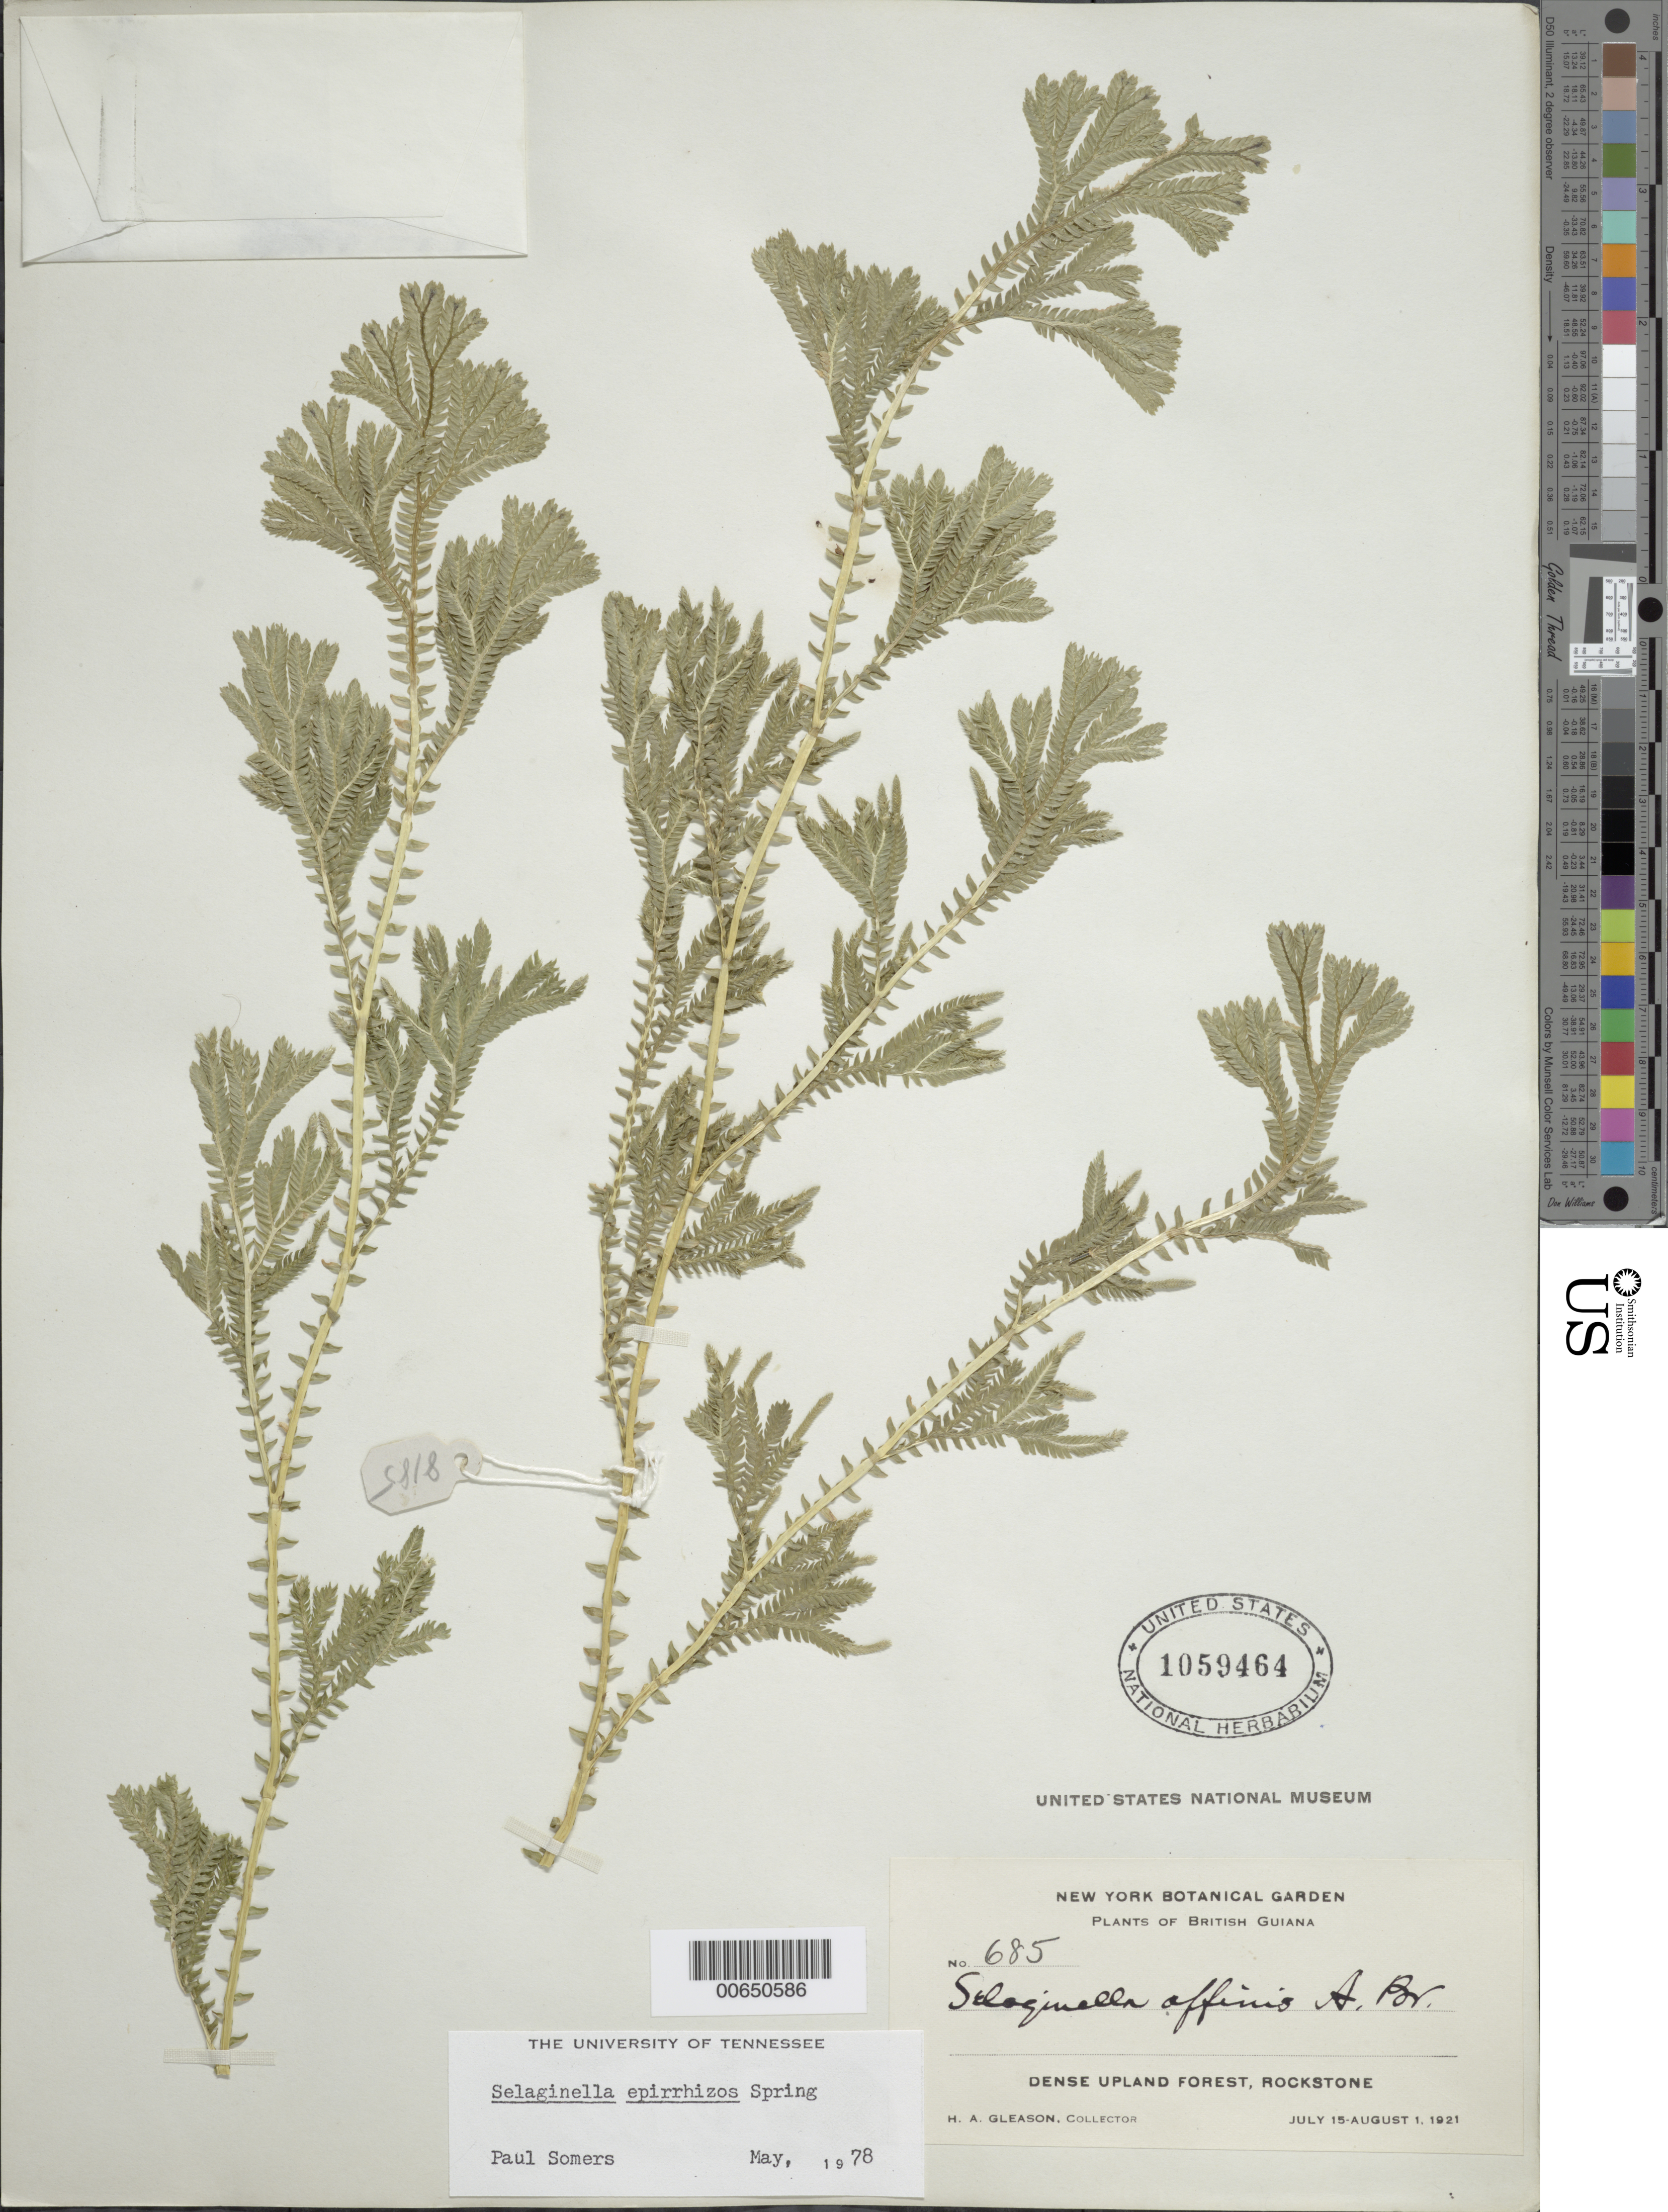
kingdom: Plantae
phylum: Tracheophyta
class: Lycopodiopsida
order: Selaginellales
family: Selaginellaceae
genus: Selaginella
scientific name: Selaginella epirrhizos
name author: Spring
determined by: Somers, P., (TENN), University of Tennessee Knoxville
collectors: H. A. Gleason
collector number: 685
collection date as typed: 15-Jul-21 to 1-Aug-21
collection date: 1921-07-15/1921-08-01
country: Guyana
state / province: U. Demerara-Berbice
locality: Rockstone, in and about the village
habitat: Dense upland forest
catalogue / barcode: US 1059464